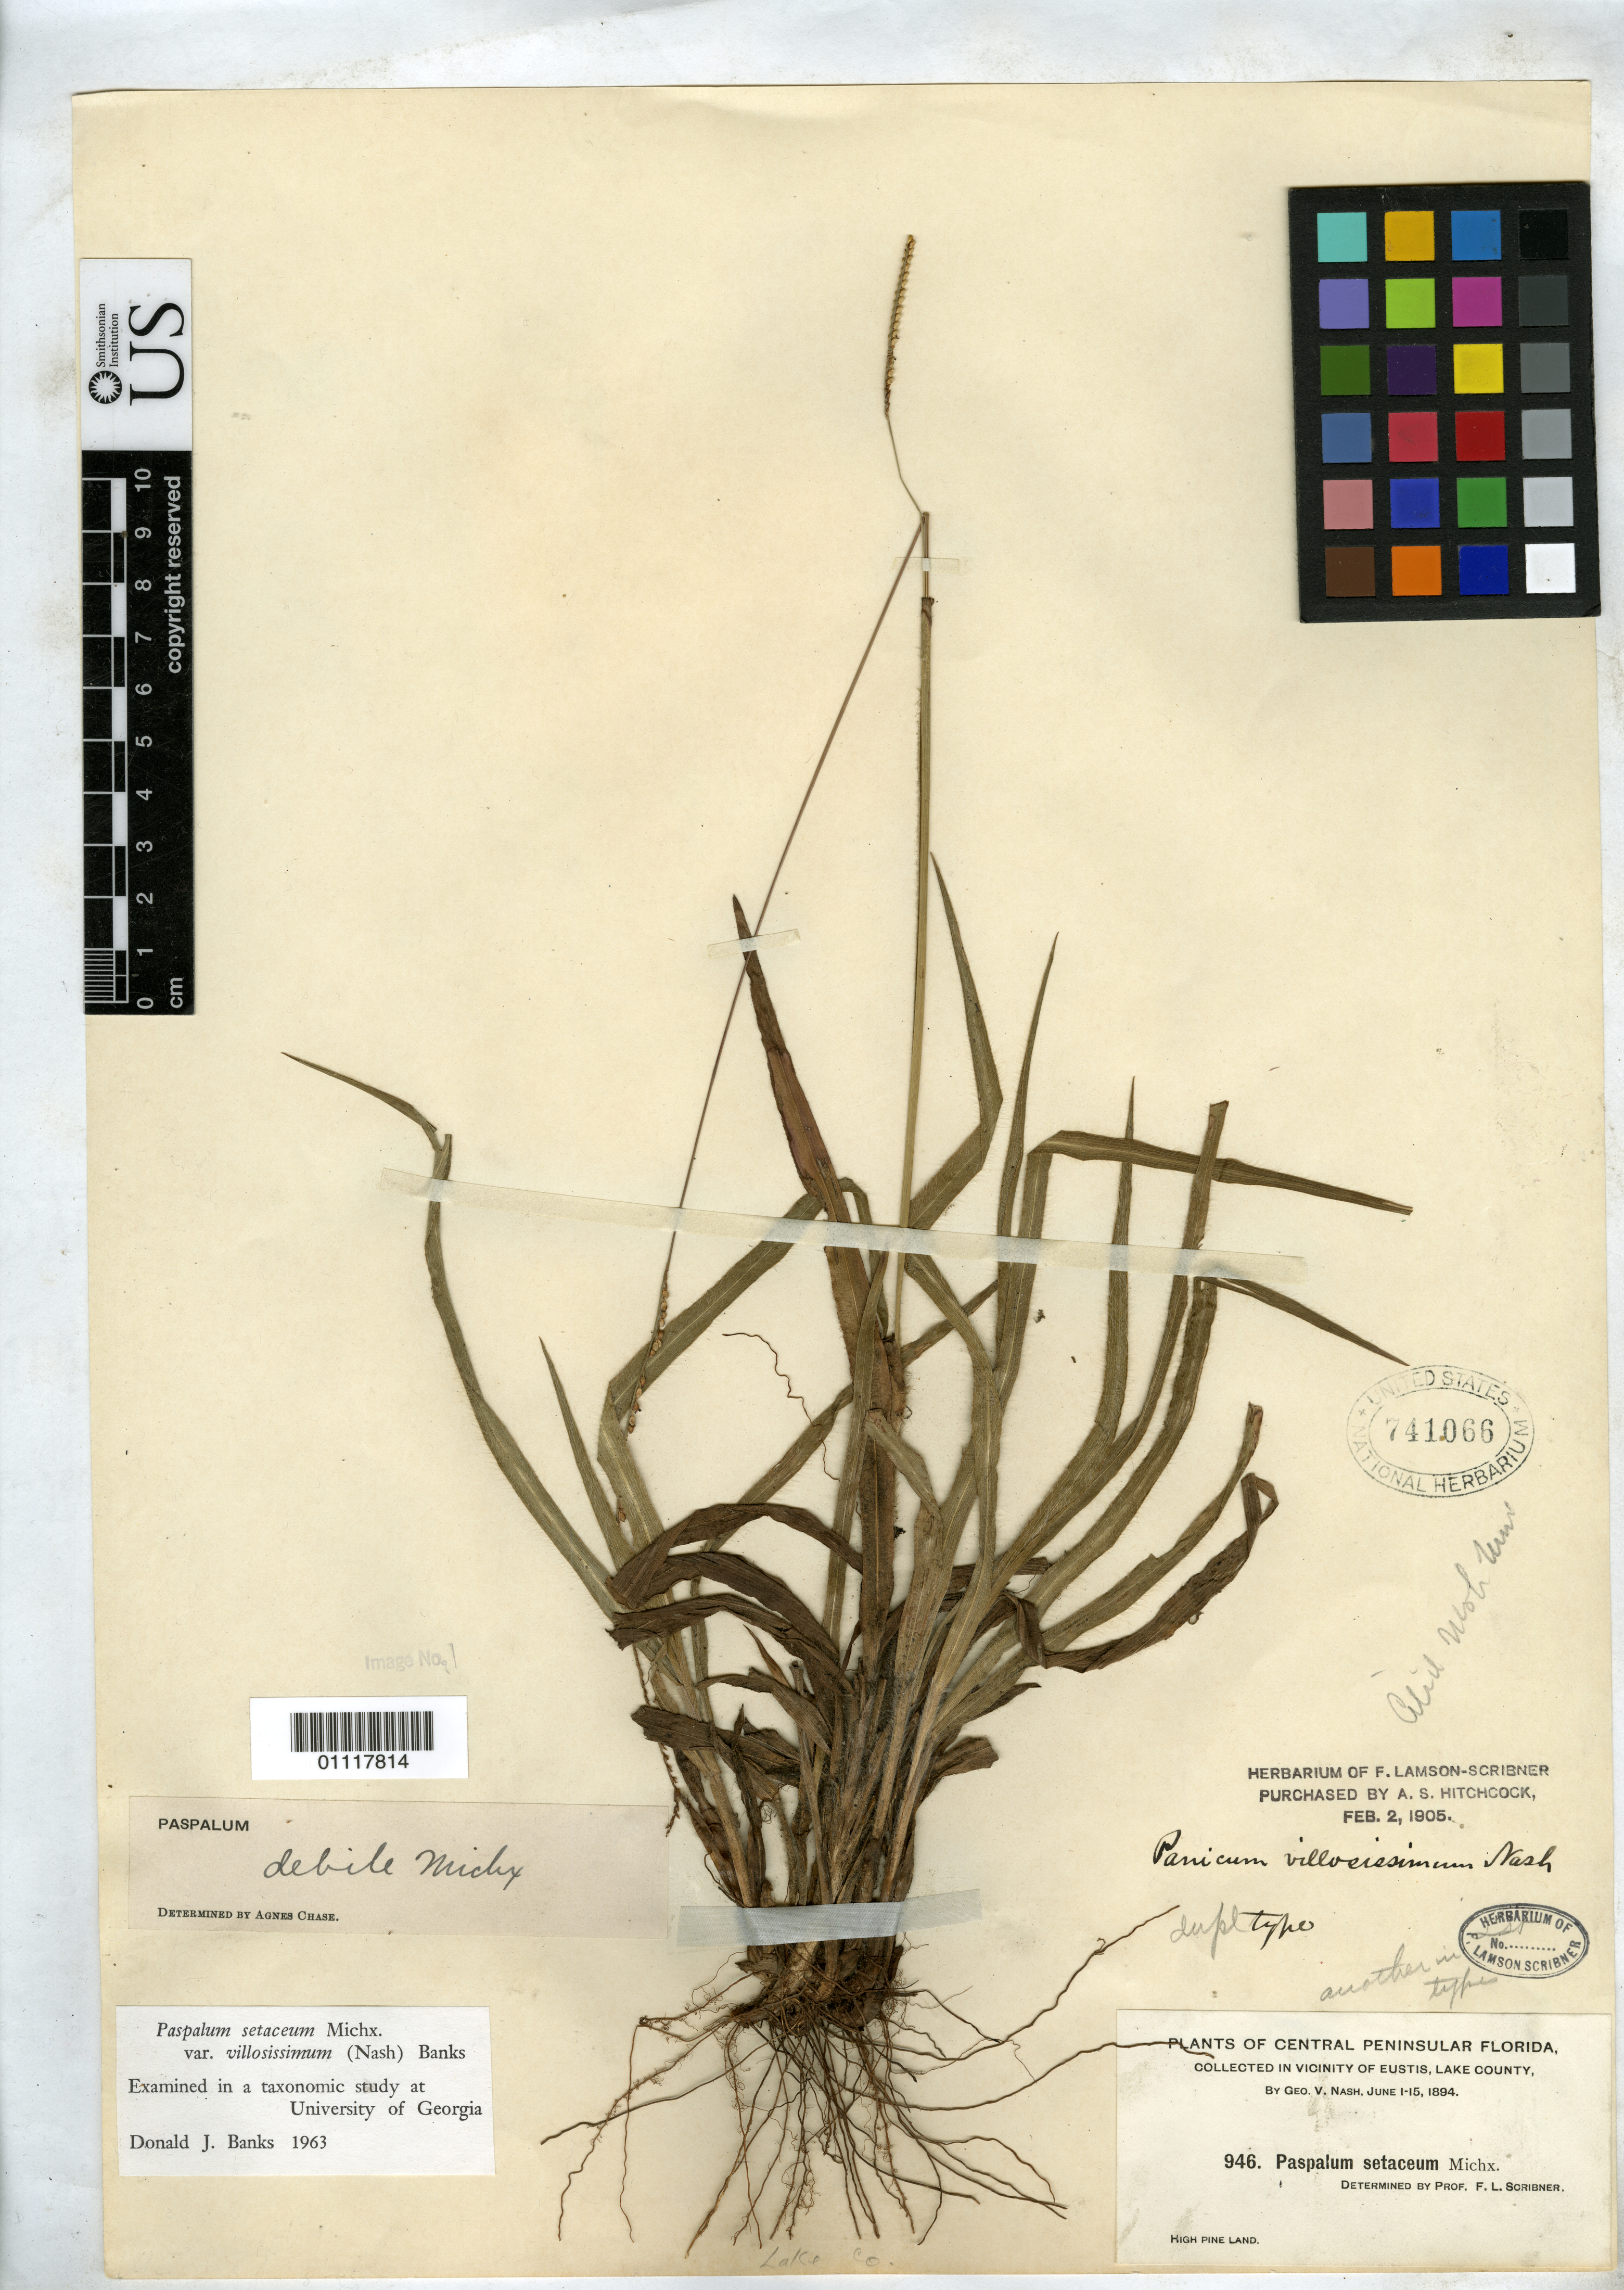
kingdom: Plantae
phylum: Tracheophyta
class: Liliopsida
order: Poales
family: Poaceae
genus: Paspalum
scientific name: Paspalum villosissimum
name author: Nash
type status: Isotype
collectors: G. V. Nash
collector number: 946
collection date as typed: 01 Jun 1894 to 15 Jun 1894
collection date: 1894-06-01/1894-06-15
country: United States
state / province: Florida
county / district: Lake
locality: Vicinity of Eustis.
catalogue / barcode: US 741066